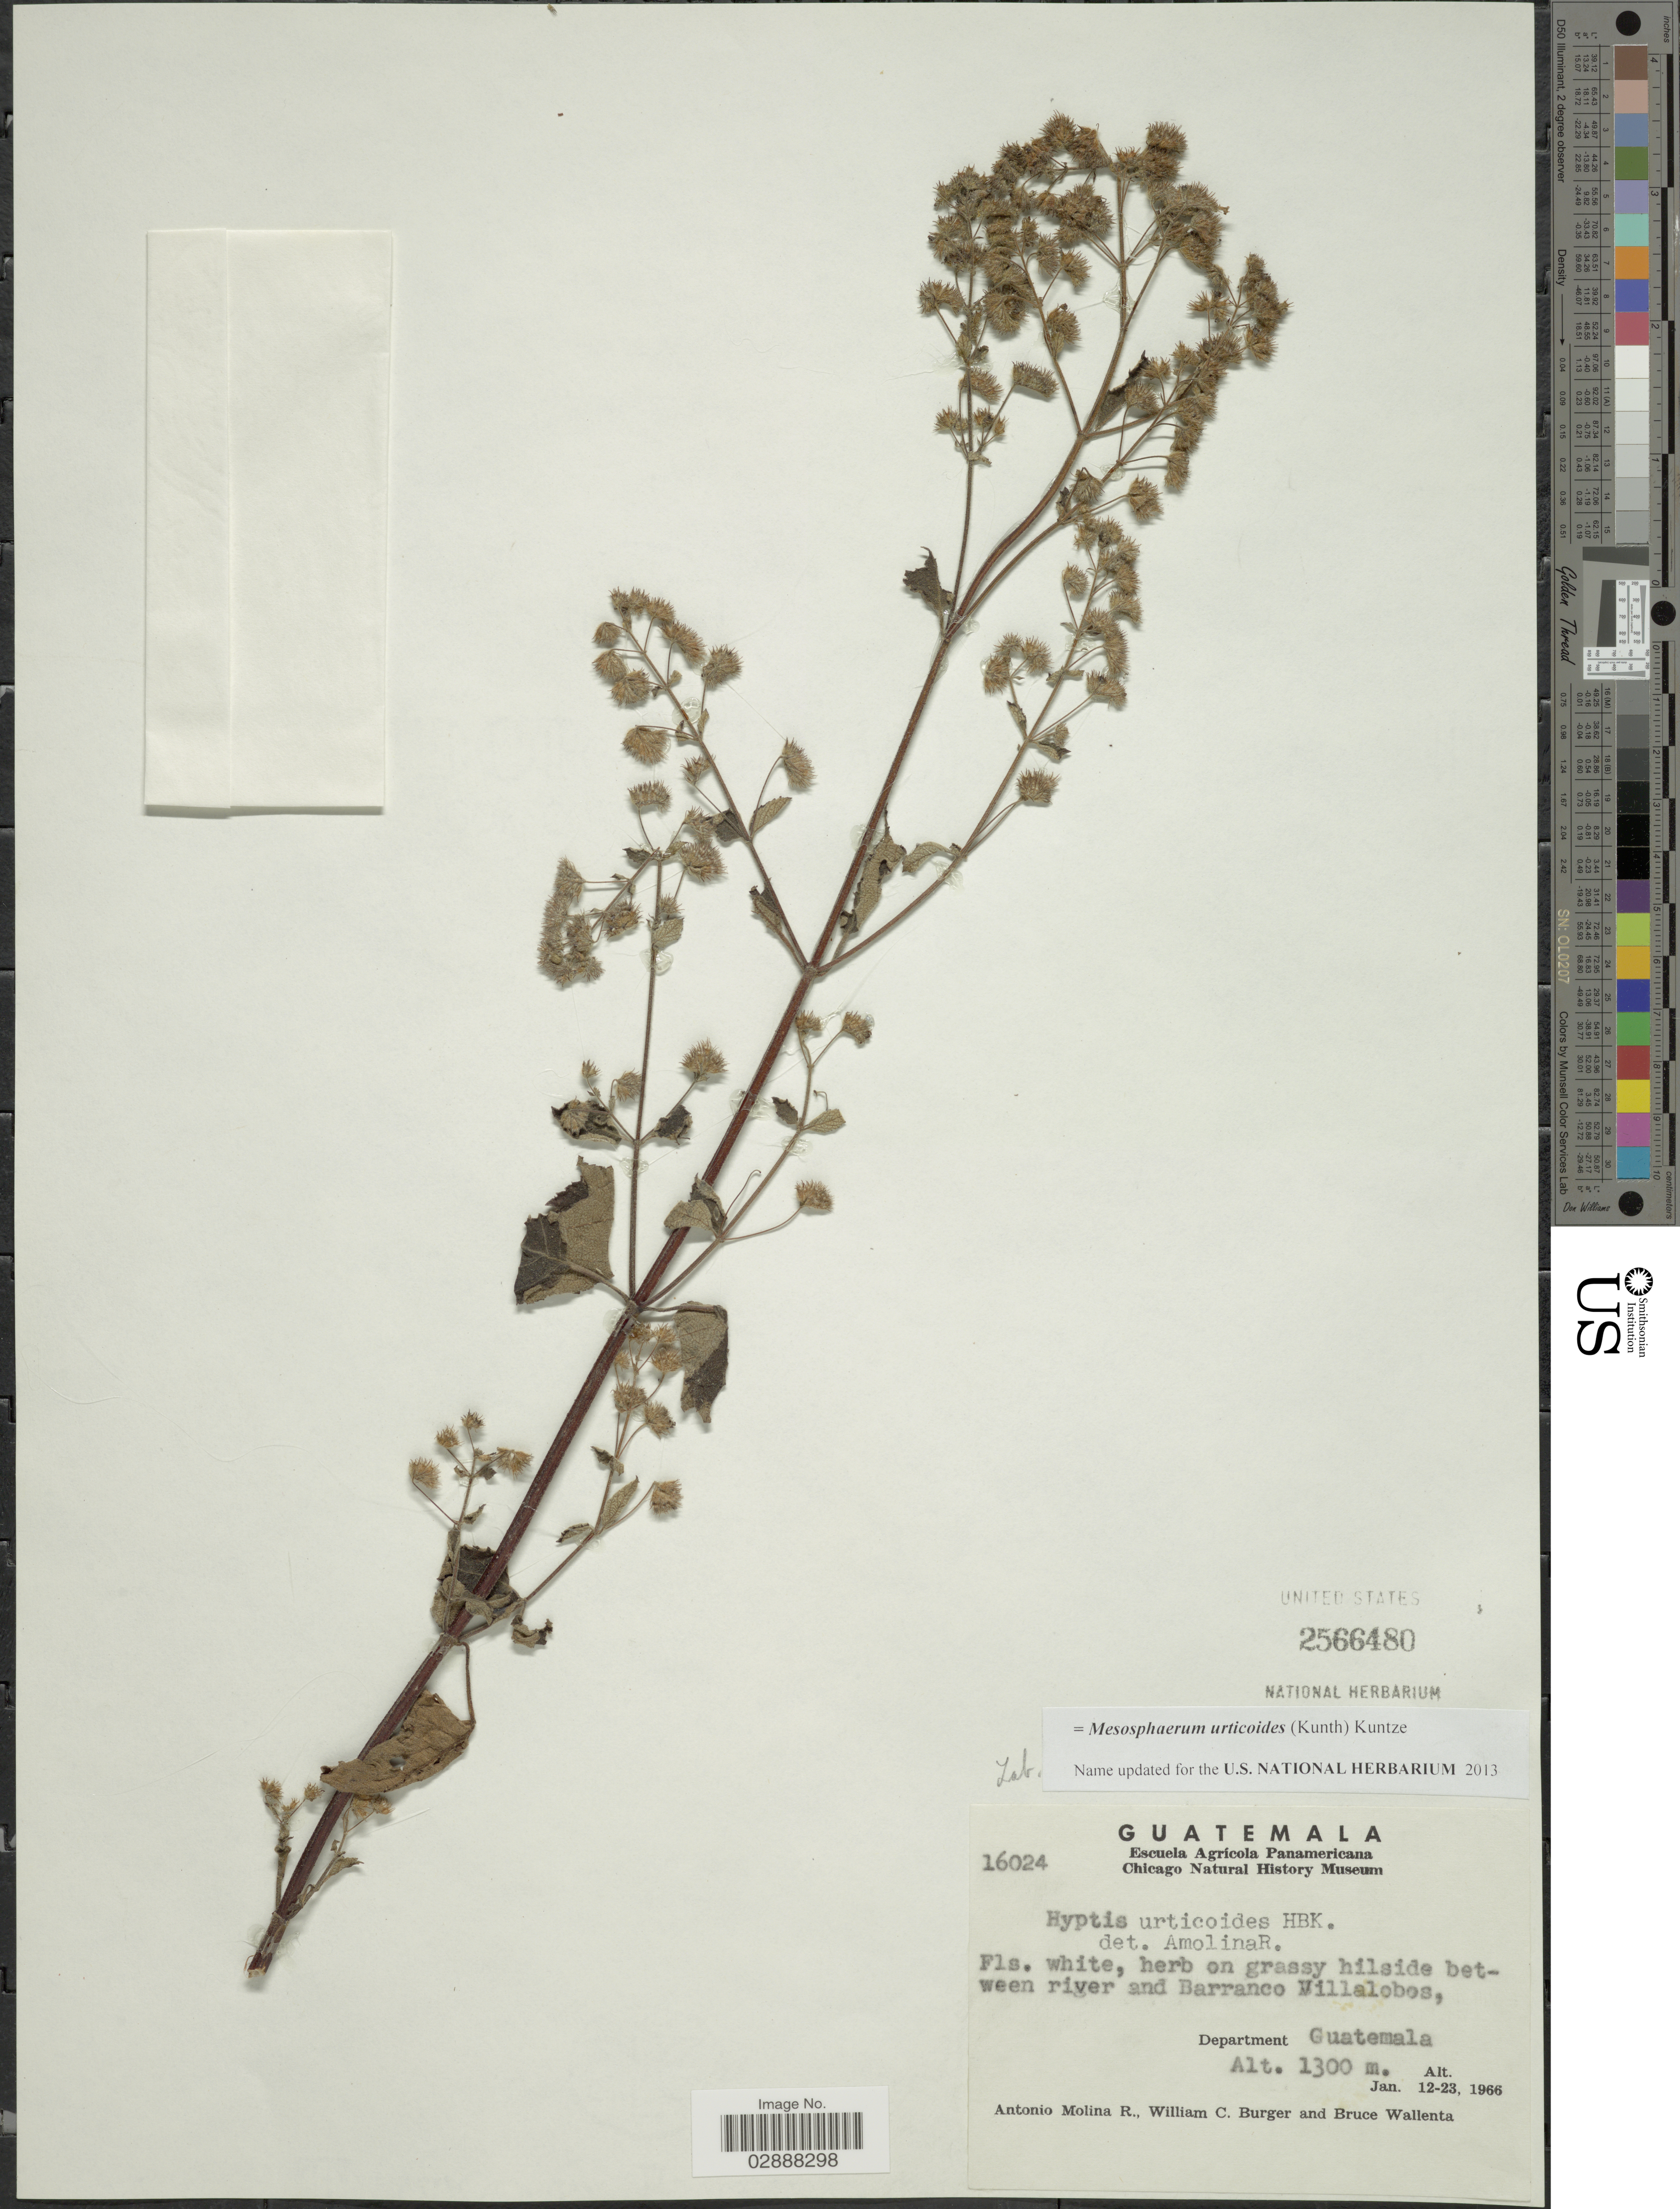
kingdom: Plantae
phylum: Tracheophyta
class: Magnoliopsida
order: Lamiales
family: Lamiaceae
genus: Mesosphaerum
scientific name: Mesosphaerum urticoides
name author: (Kunth) Kuntze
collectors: A. Molina R., W. Burger & B. Wallenta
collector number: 16024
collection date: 1966-01-12/1966-01-23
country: Guatemala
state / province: Guatemala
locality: Between river and Barranco Villalobos, Department Guatemala.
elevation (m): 1300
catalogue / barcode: US 2566480